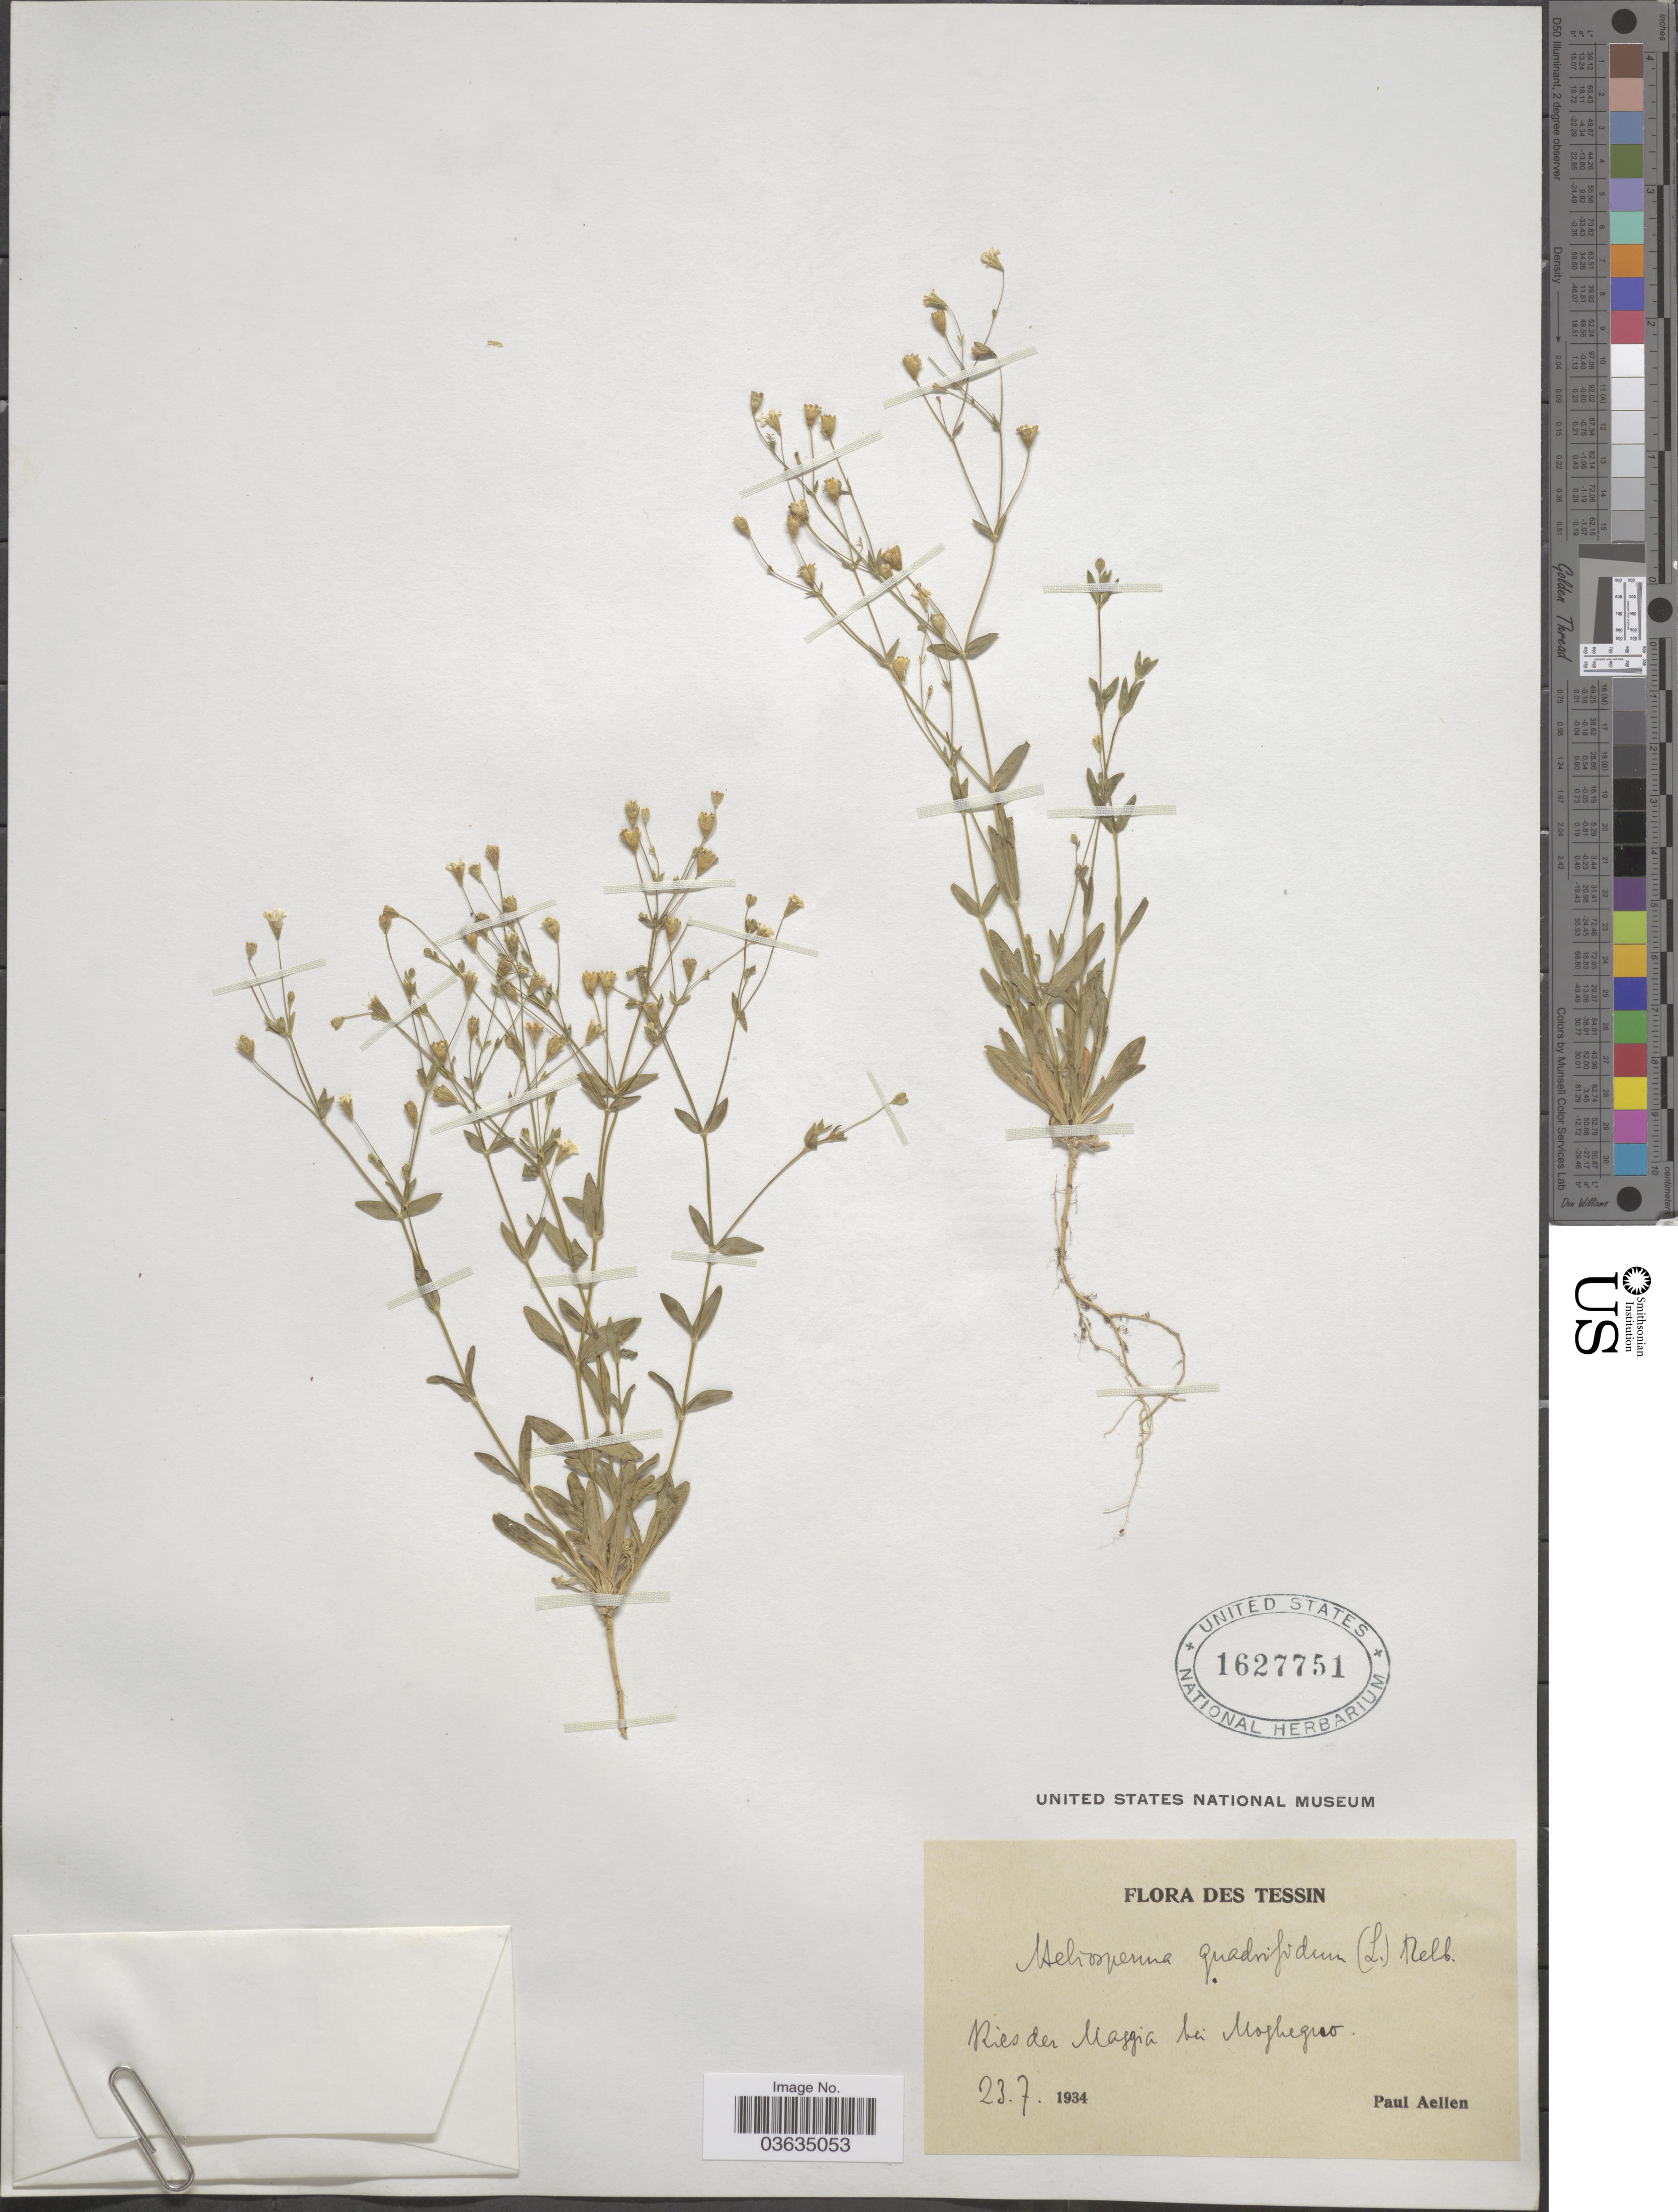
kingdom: Plantae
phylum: Tracheophyta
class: Magnoliopsida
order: Caryophyllales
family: Caryophyllaceae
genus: Heliosperma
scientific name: Heliosperma quadrifidum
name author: Rchb.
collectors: P. Aellen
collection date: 1934-07-23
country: Switzerland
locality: Tessin. Ries der Maggia bei Moghegno.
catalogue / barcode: US 1627751